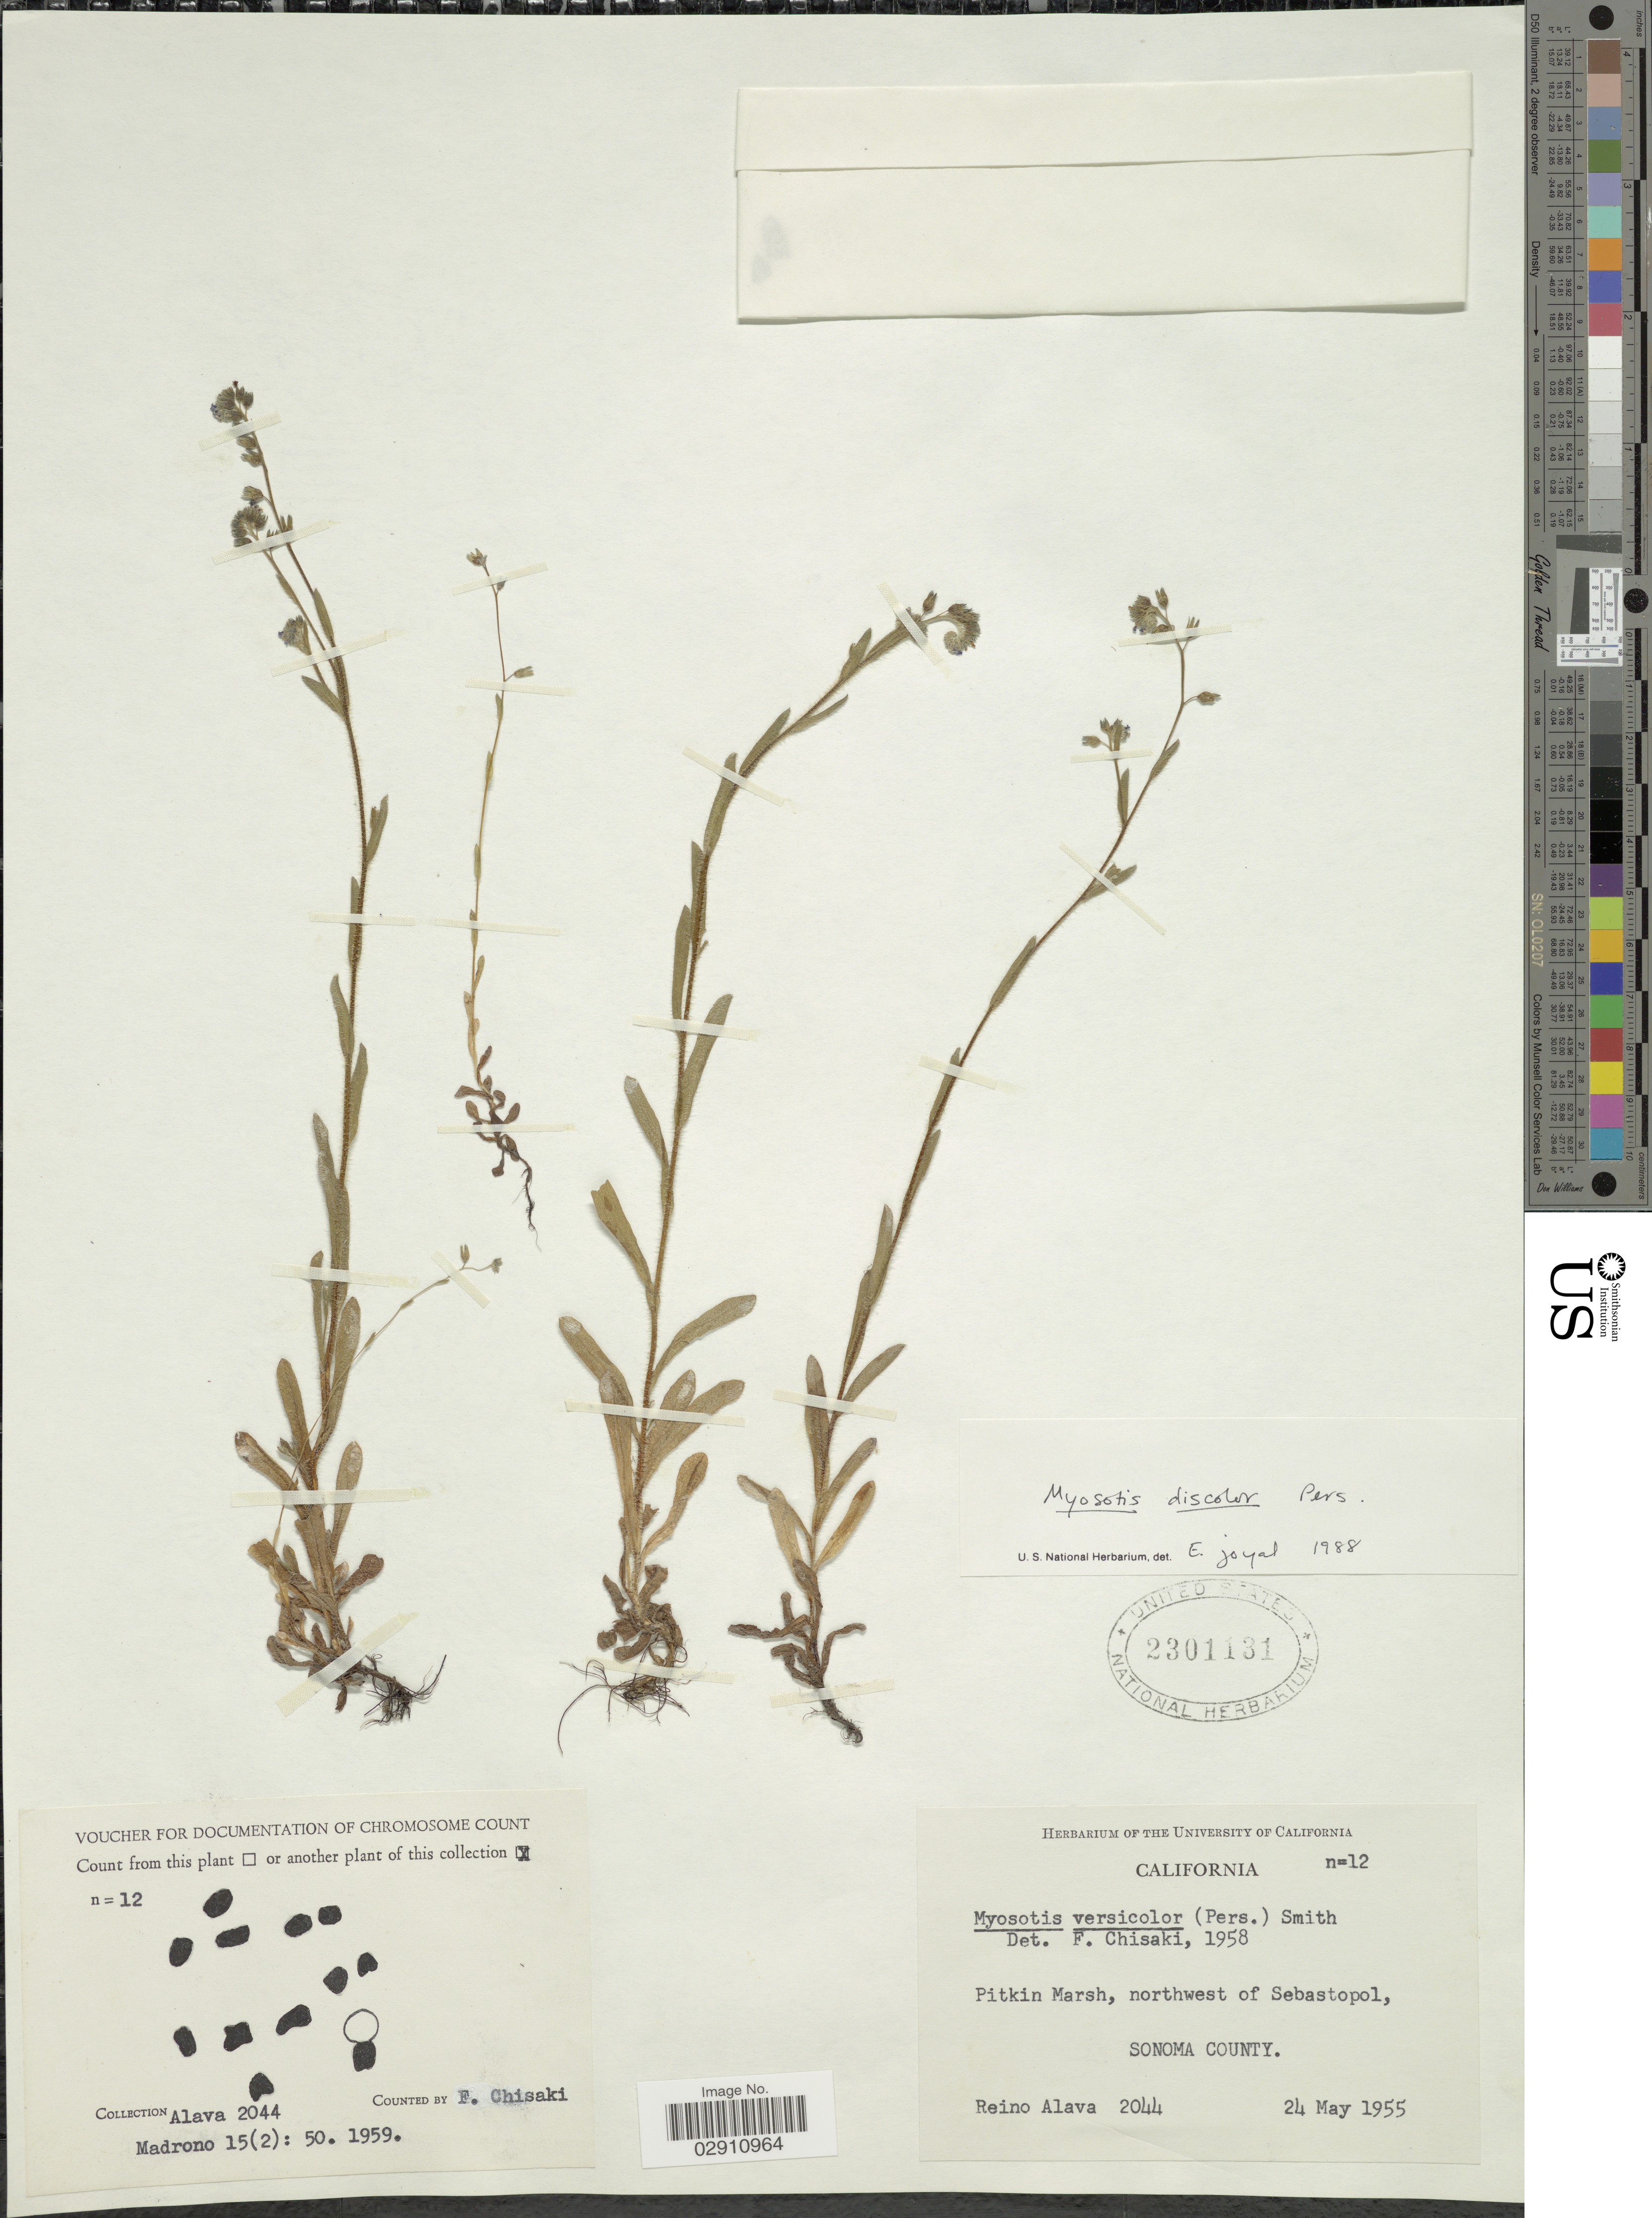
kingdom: Plantae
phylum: Tracheophyta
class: Magnoliopsida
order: Boraginales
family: Boraginaceae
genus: Myosotis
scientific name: Myosotis discolor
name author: Pers.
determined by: Goldman, Doug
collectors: R. O. Alava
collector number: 2044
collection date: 1955-05-24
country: United States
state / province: California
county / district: Sonoma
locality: Pitkin Marsh, northwest of Sebastopol, Sonoma County.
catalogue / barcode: US 2301131